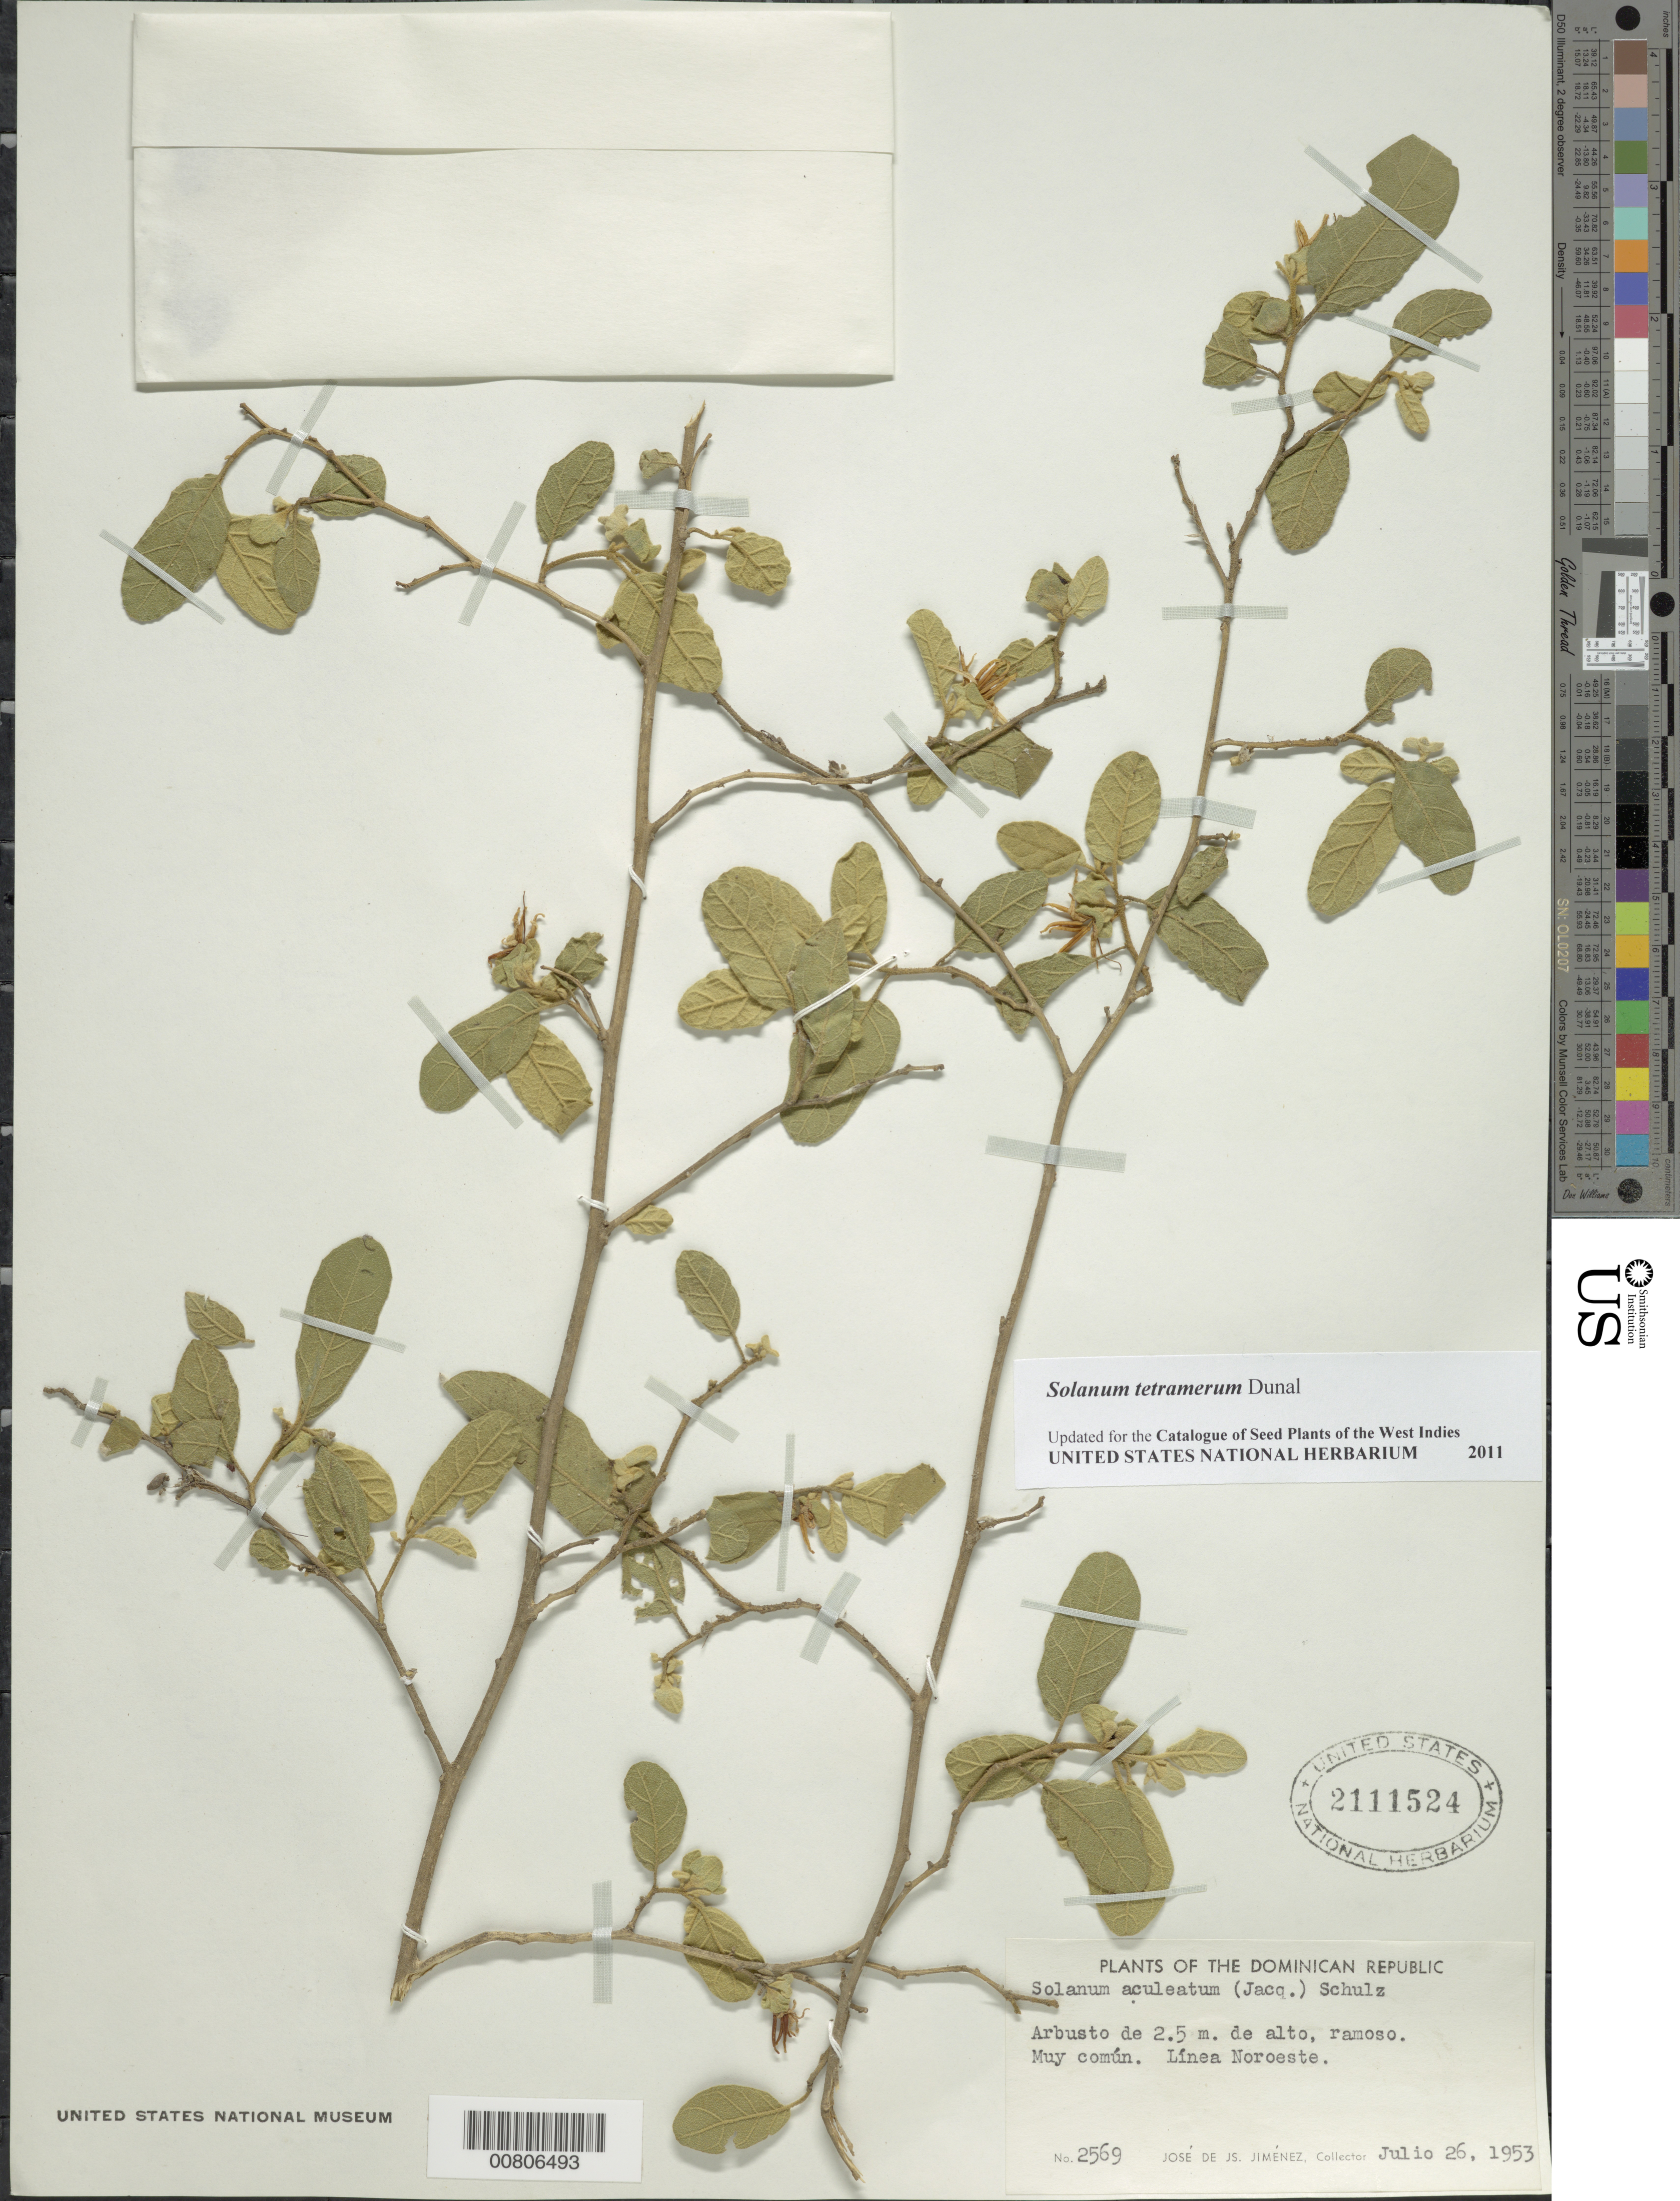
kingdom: Plantae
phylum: Tracheophyta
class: Magnoliopsida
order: Solanales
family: Solanaceae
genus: Solanum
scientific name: Solanum aquartia var. aquartia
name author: Dunal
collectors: J. J. Jiménez Almonte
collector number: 2569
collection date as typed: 26 Jul 1953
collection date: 1953-07-26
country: Dominican Republic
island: Hispaniola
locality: Línea Noroeste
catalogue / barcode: US 2111524